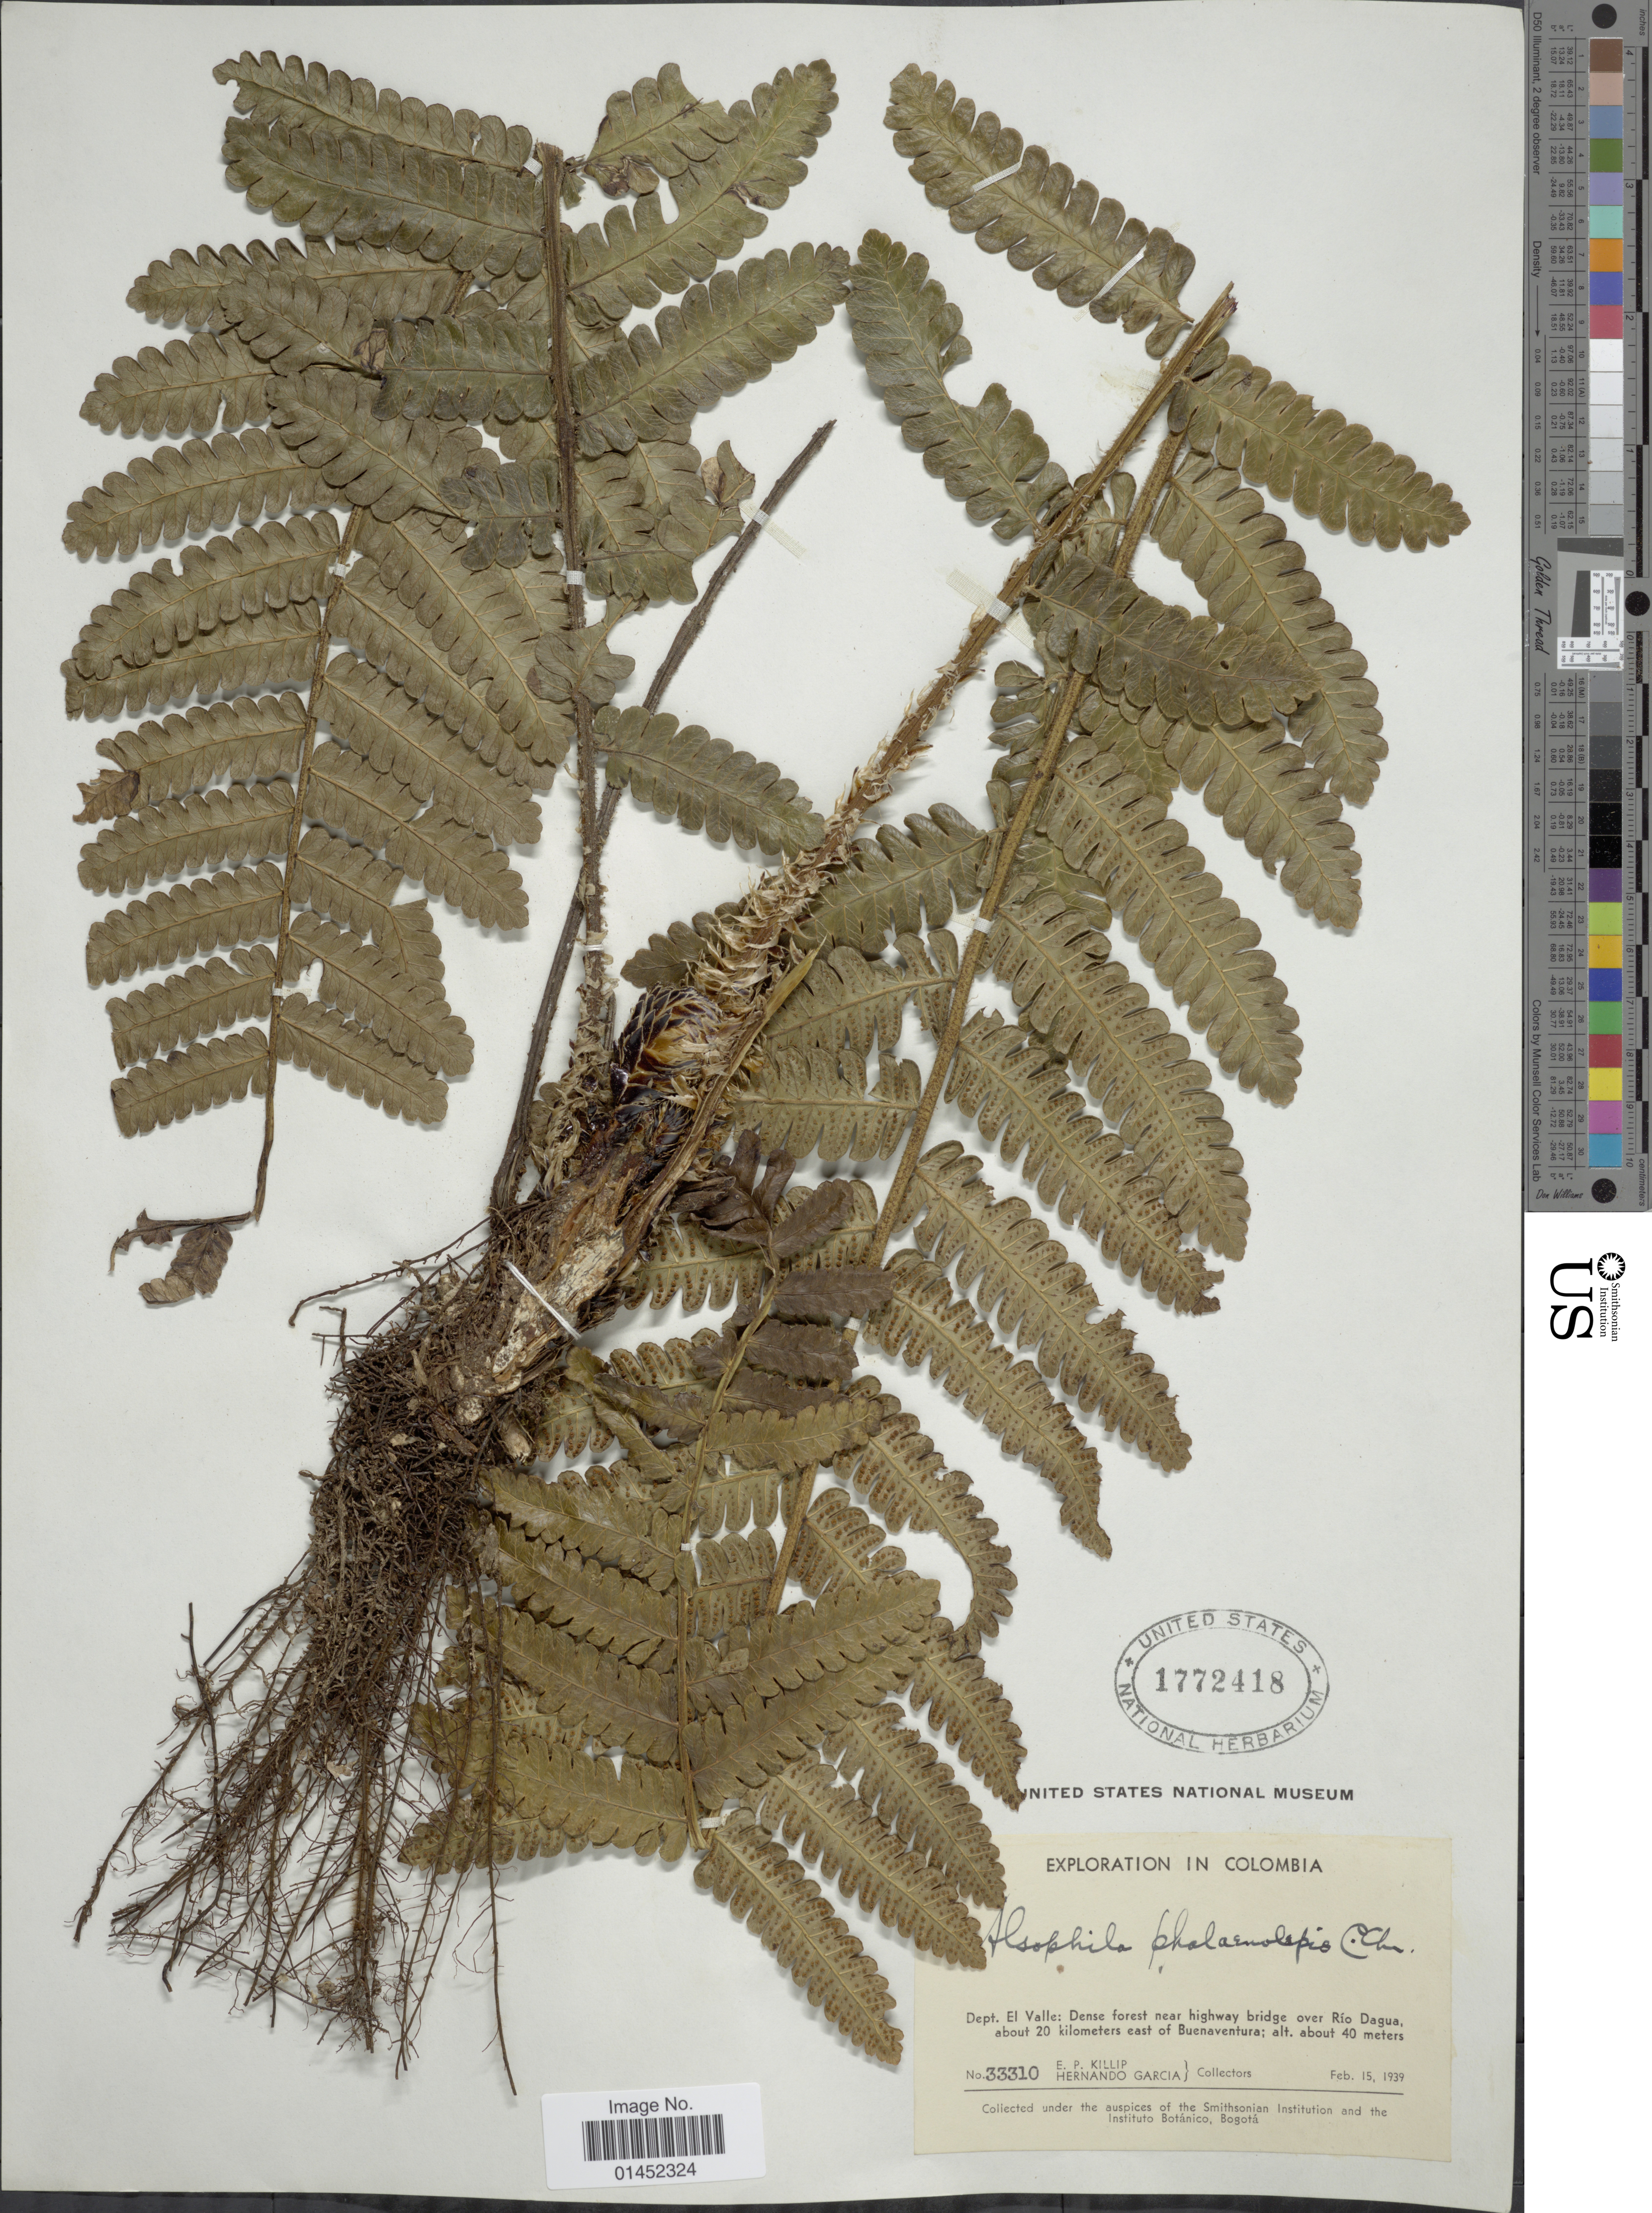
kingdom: Plantae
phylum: Tracheophyta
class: Polypodiopsida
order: Cyatheales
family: Cyatheaceae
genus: Cyathea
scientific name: Cyathea phalaenolepis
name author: (C. Chr.) Domin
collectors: E. P. Killip & J. Cuatrecasas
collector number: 33310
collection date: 1939-02-15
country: Colombia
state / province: Valle del Cauca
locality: Dept. El Valle: Dense forest near highway bridge over Río Dagua, about 20 kilometers east of Buenaventura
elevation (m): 40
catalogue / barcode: US 1772418